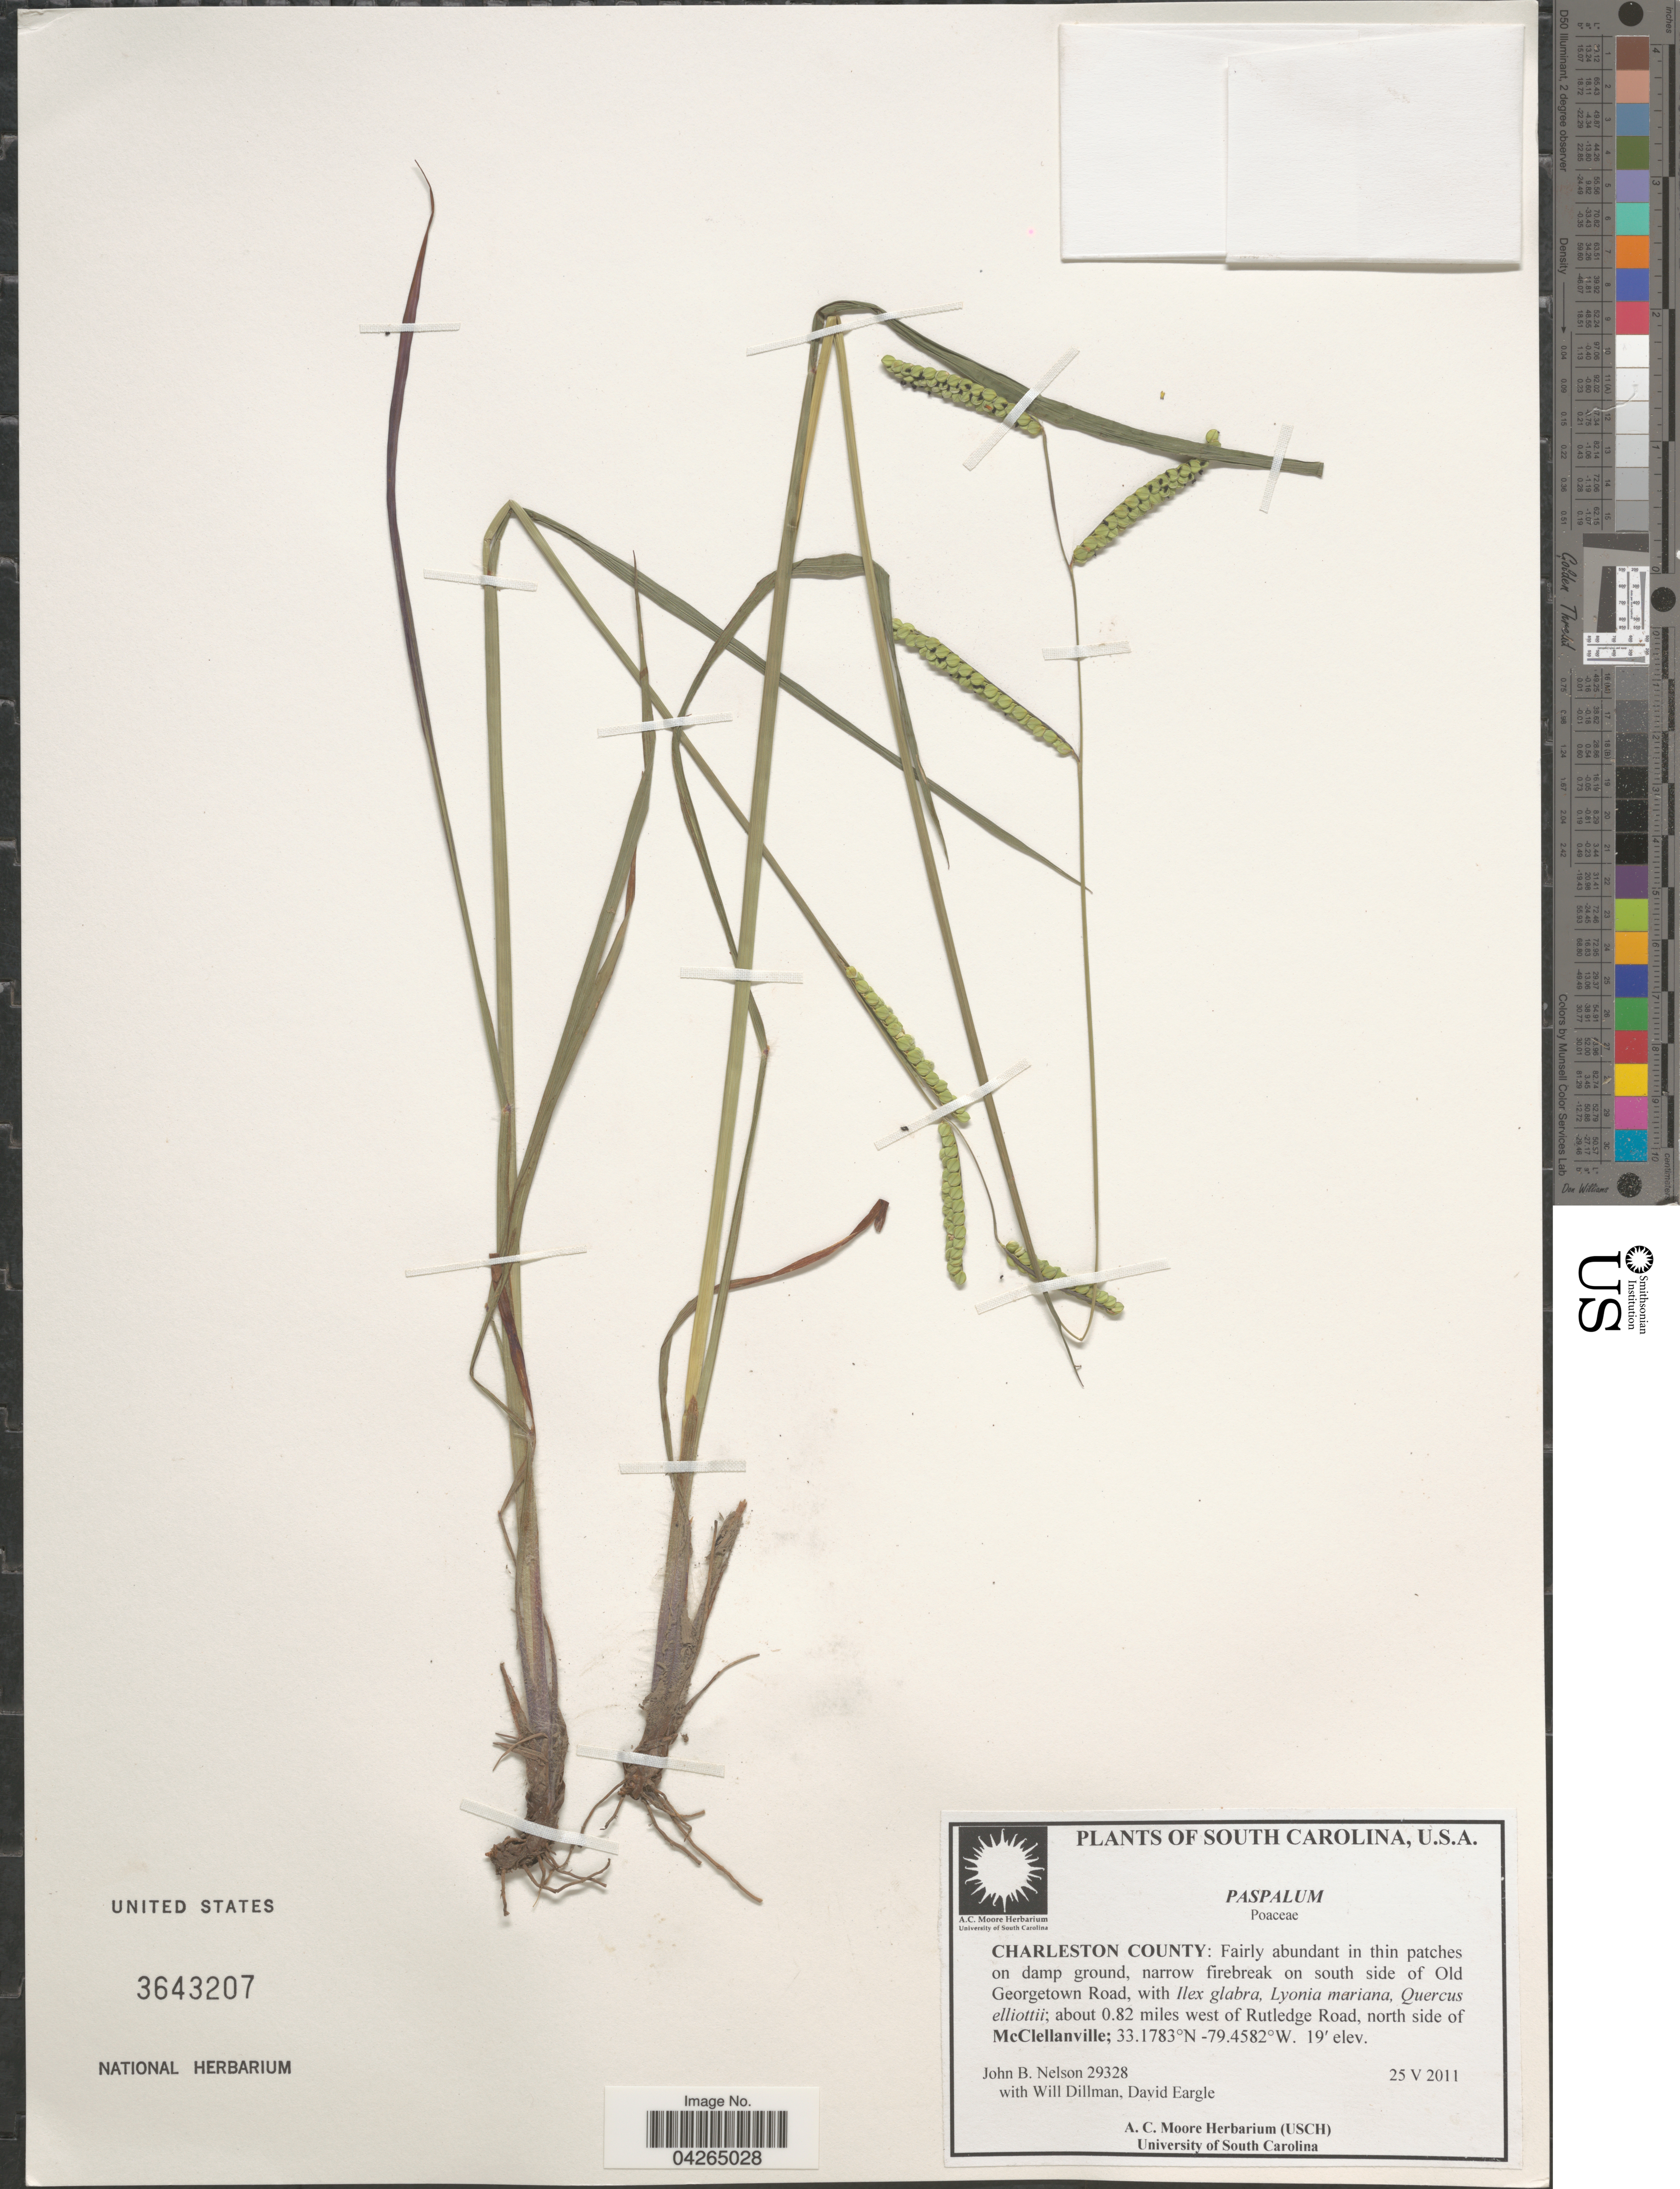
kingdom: Plantae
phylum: Tracheophyta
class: Liliopsida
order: Poales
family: Poaceae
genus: Paspalum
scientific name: Paspalum lentiferum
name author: Lam.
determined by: Butter, Patricia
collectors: J. B. Nelson, W. Dillman & D. Eargle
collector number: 29328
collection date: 2011-05-25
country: United States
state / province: South Carolina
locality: Charleston County: On south side of Old Georgetown Road, about 0.82 miles west of Rutledge Road, north side of McClellanville.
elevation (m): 6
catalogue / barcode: US 3643207